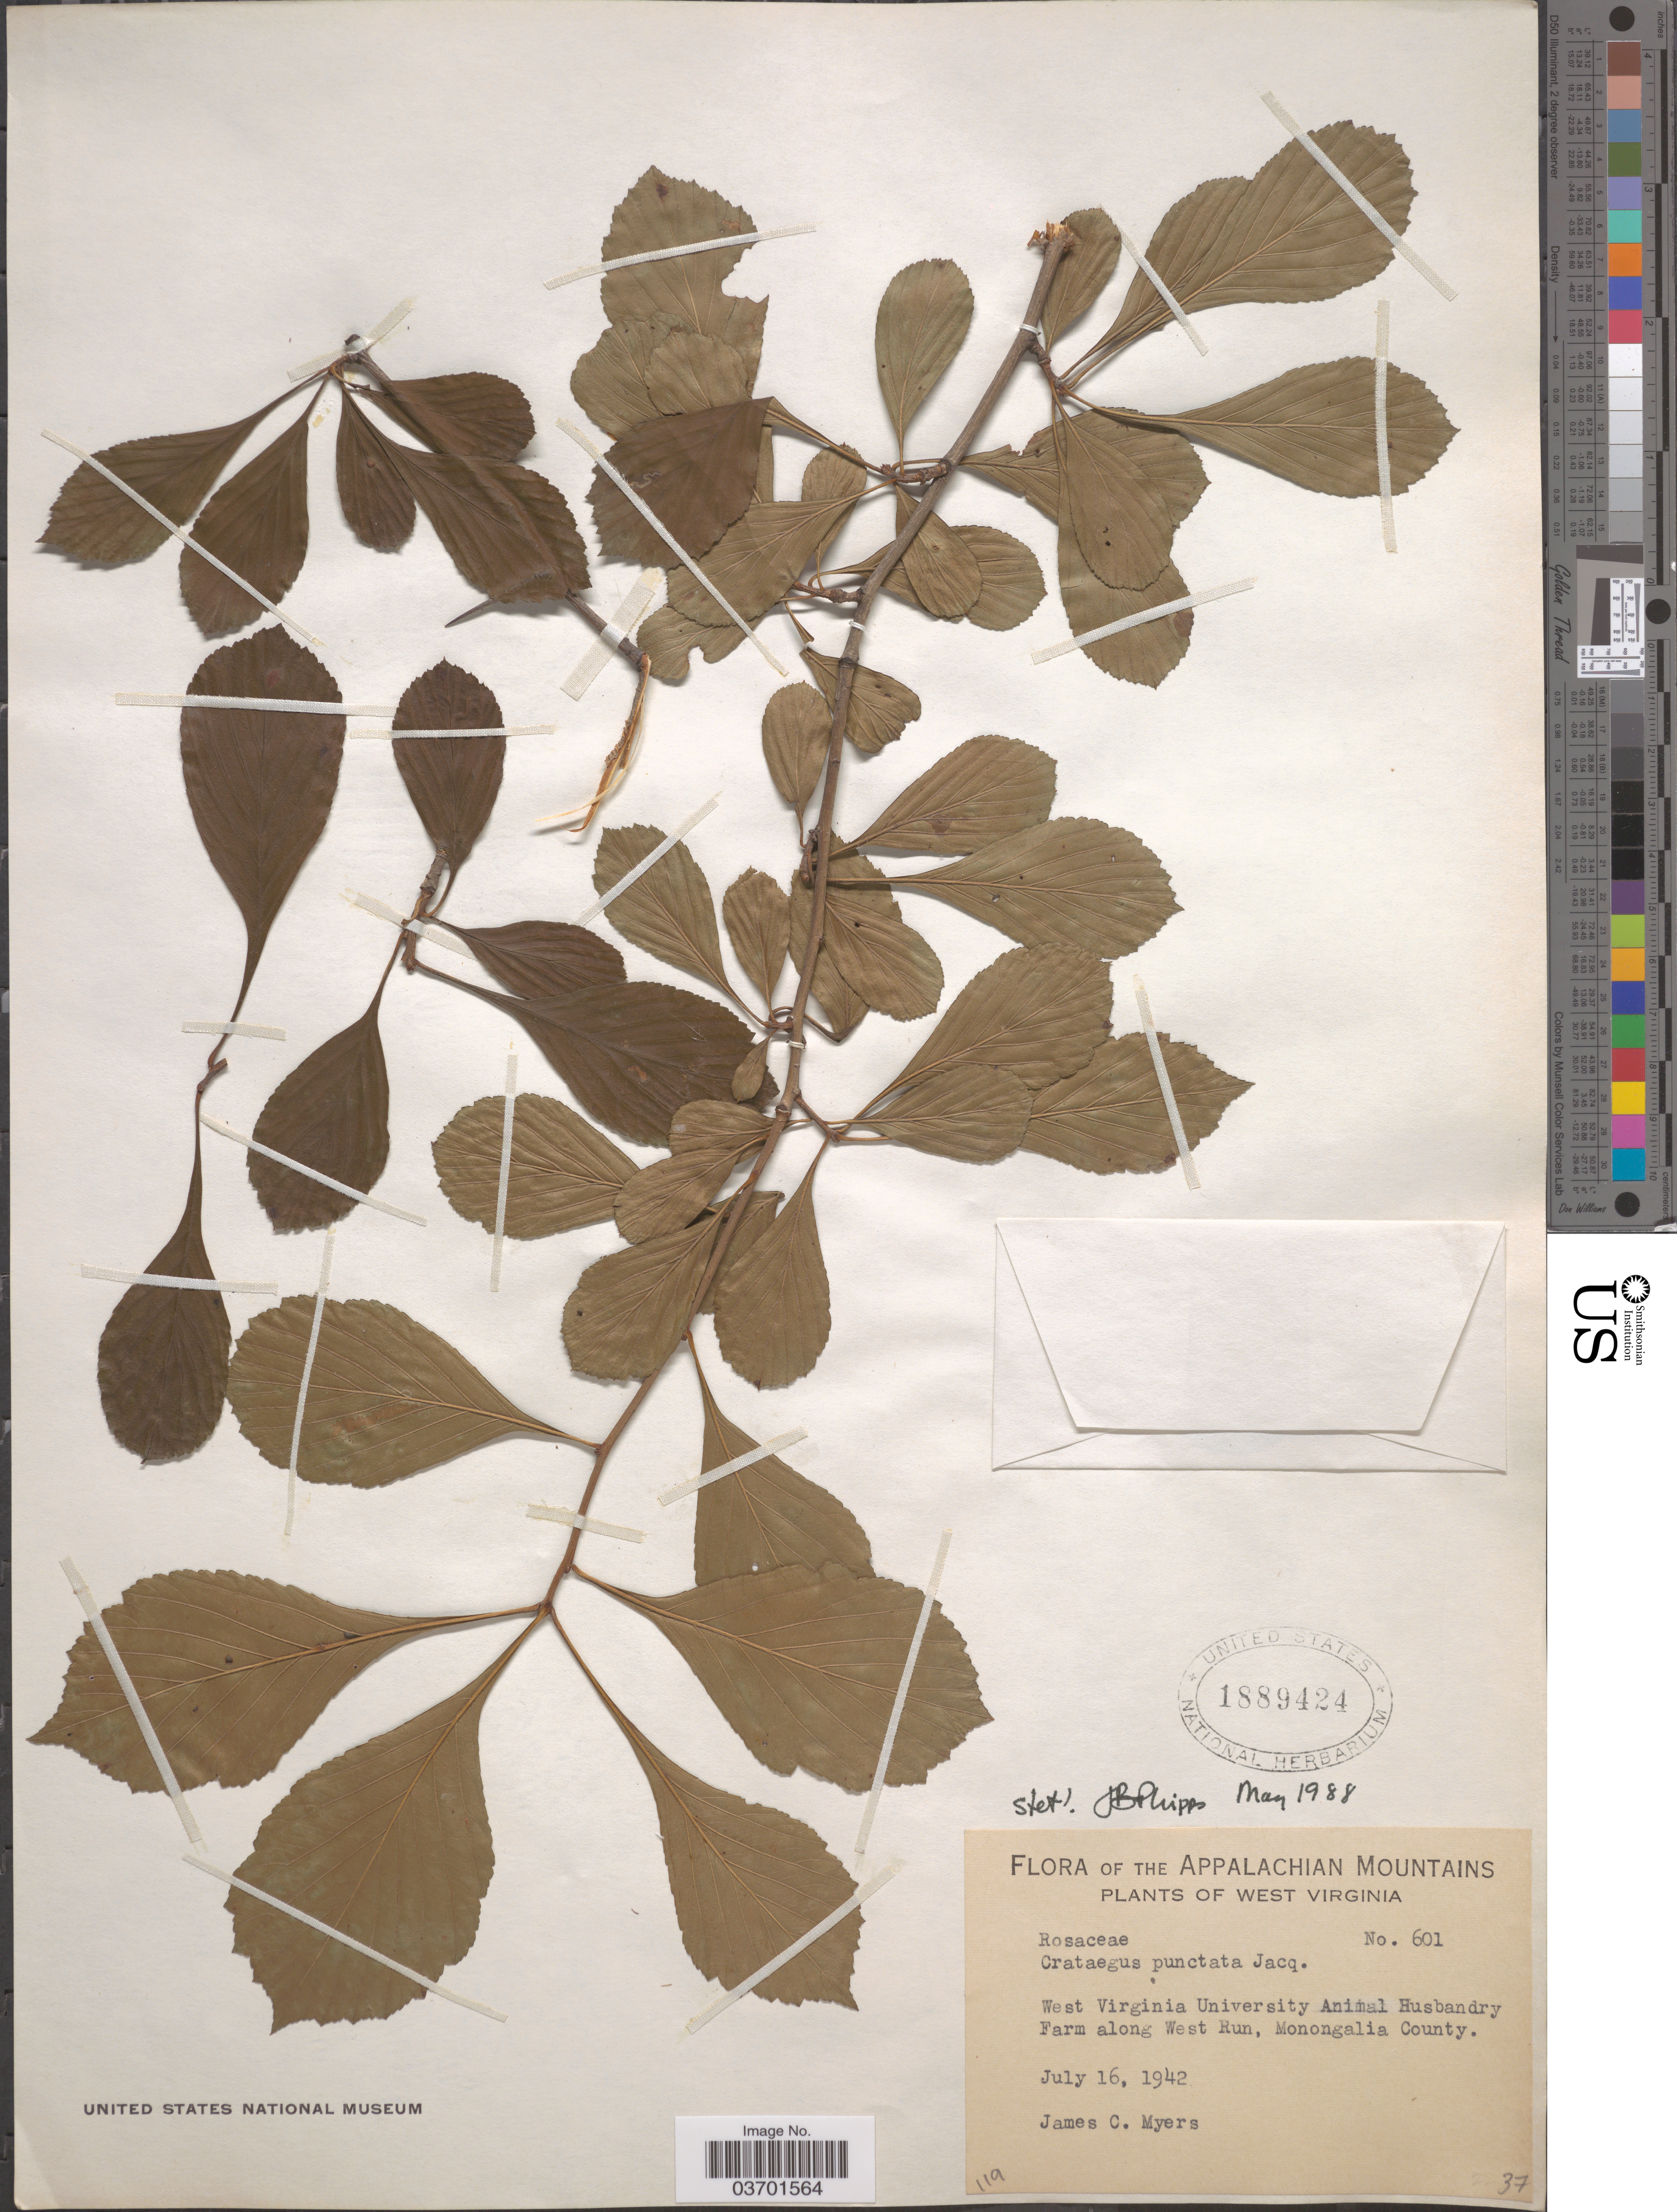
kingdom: Plantae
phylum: Tracheophyta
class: Magnoliopsida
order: Rosales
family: Rosaceae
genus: Crataegus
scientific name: Crataegus punctata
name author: Jacq.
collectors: J. C. Myers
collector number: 601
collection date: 1942-07-16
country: United States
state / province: West Virginia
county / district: Monongalia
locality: The Appalachian Mountains. West Virginia University Animal Husbandry Farm along West Run, Monongalia County.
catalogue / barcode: US 1889424